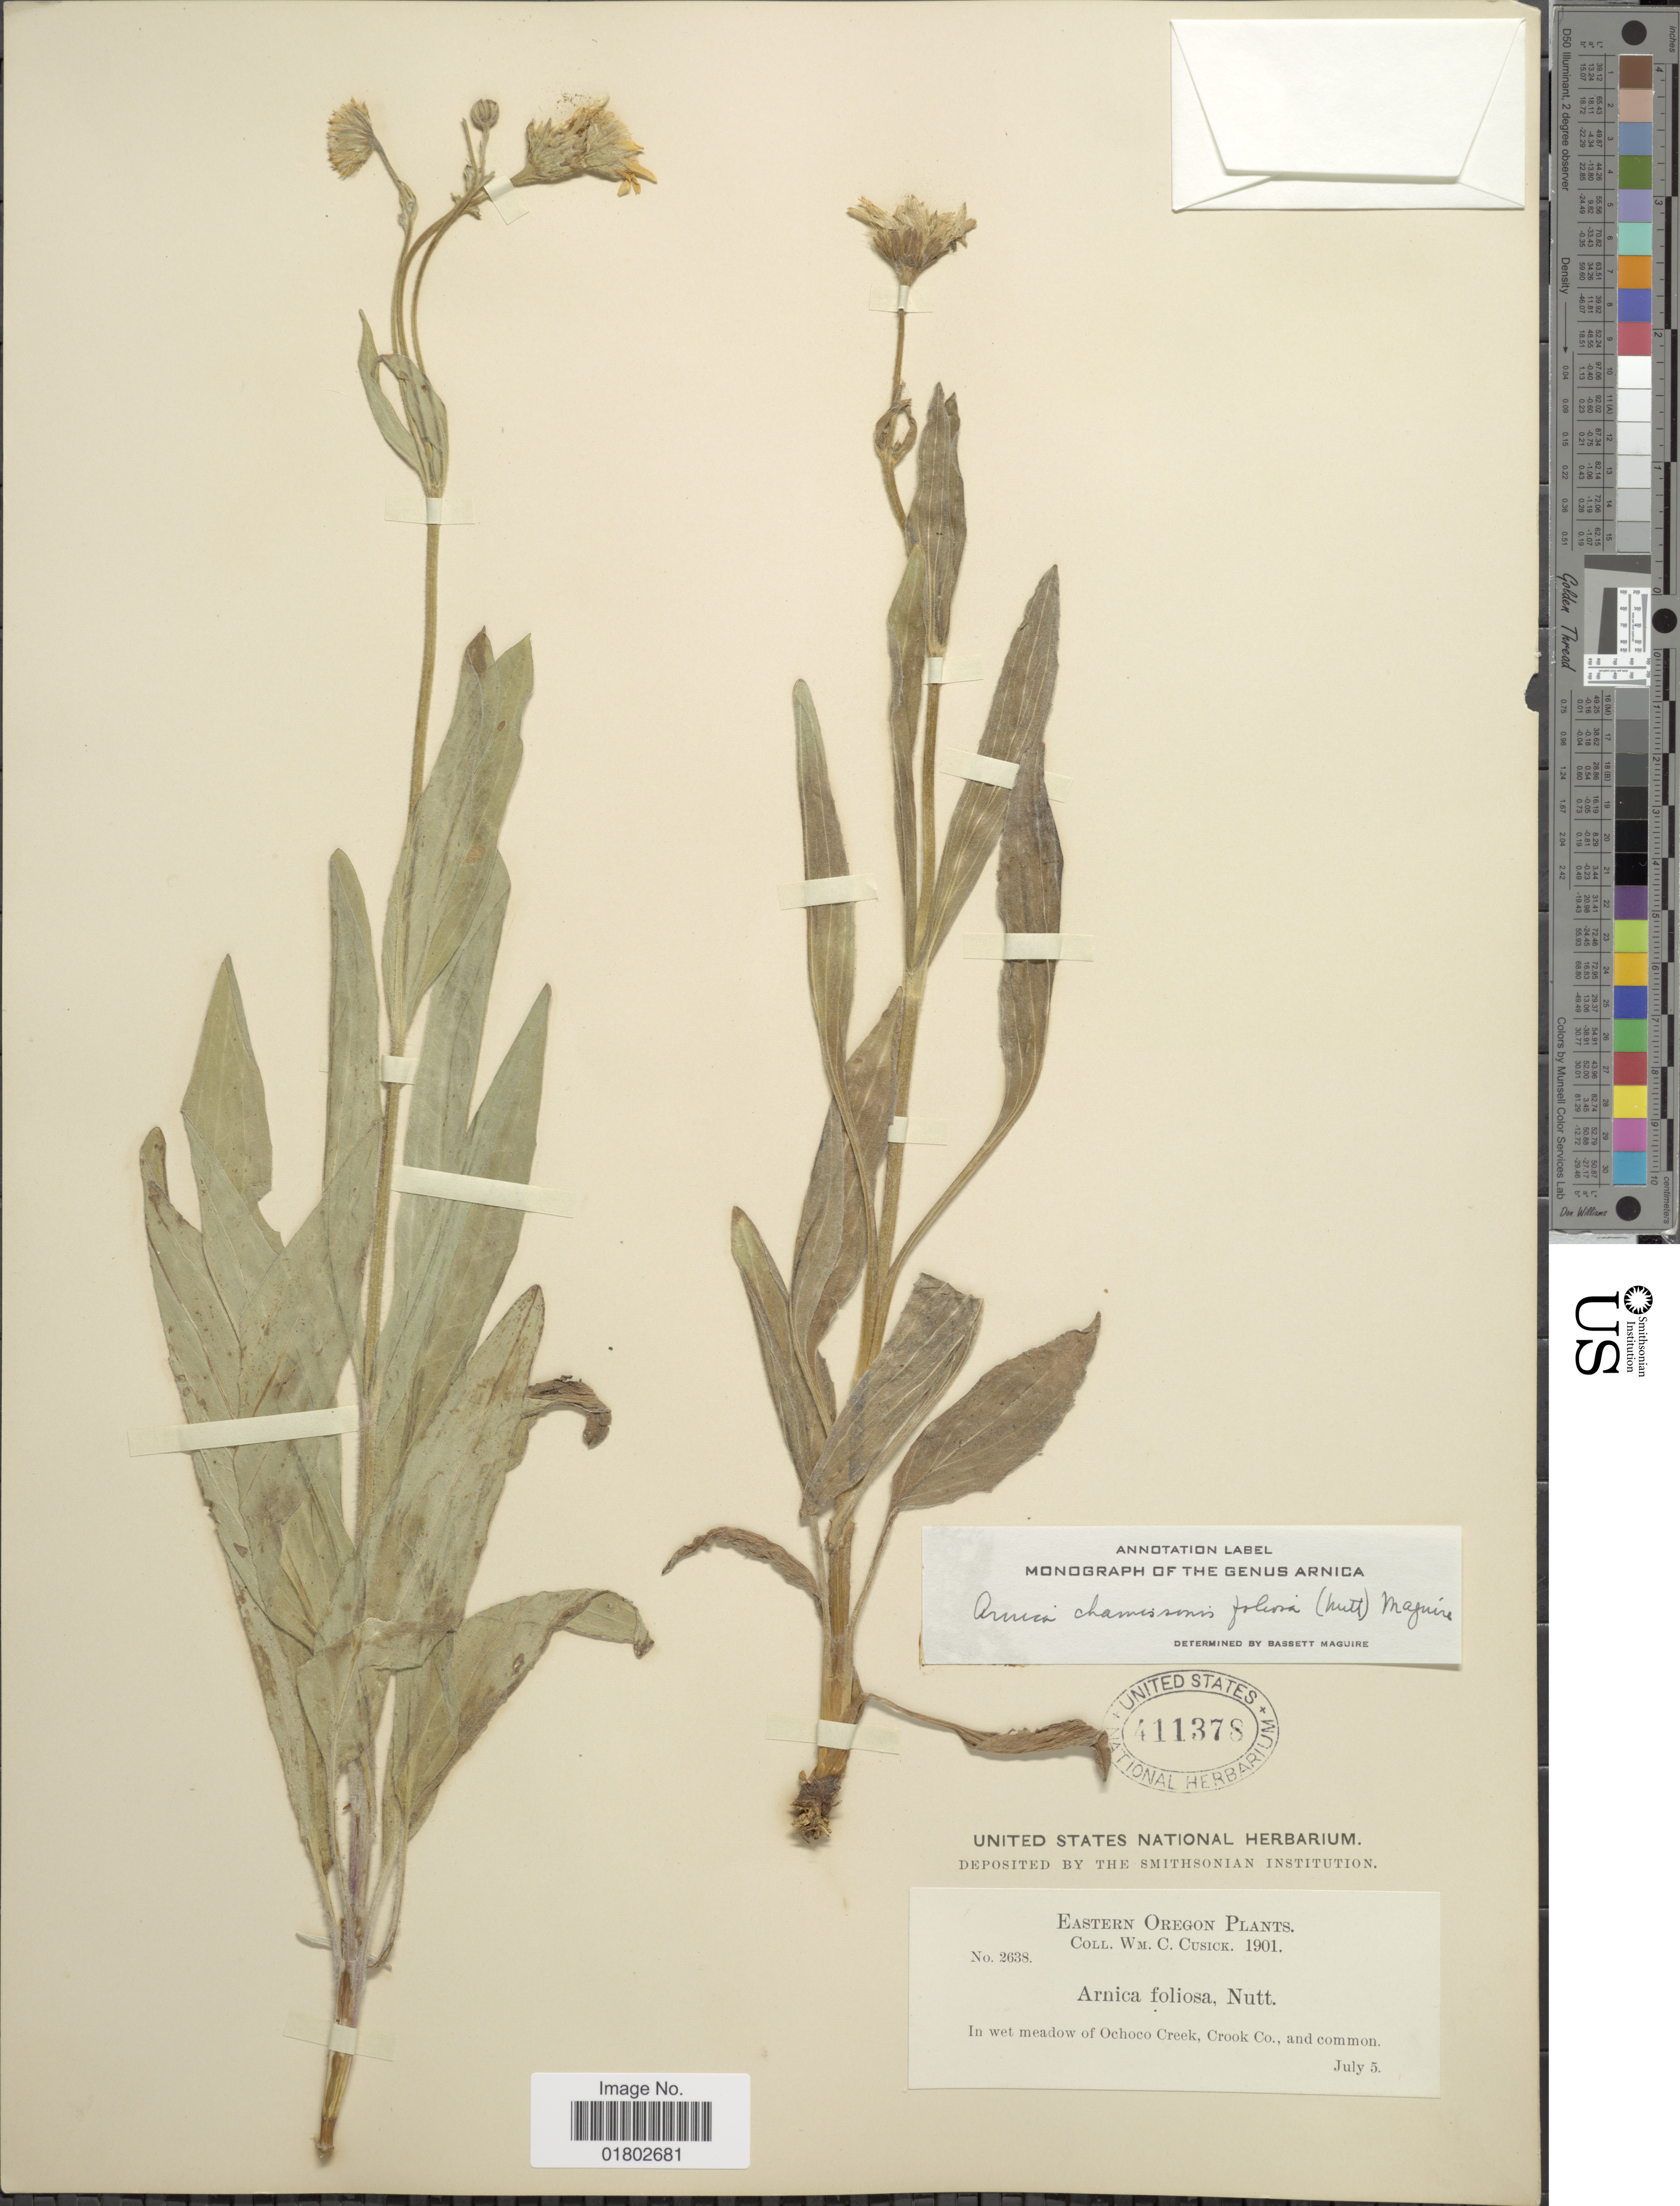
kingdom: Plantae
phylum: Tracheophyta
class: Magnoliopsida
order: Asterales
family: Asteraceae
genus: Arnica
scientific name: Arnica chamissonis subsp. foliosa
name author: (Nutt.) Maguire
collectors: W. C. Cusick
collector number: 2638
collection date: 1901-07-05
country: United States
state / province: Oregon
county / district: Crook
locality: Eastern Oregon, In wet meadow of ochoco Creek, crook Co., and common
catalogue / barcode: US 411378